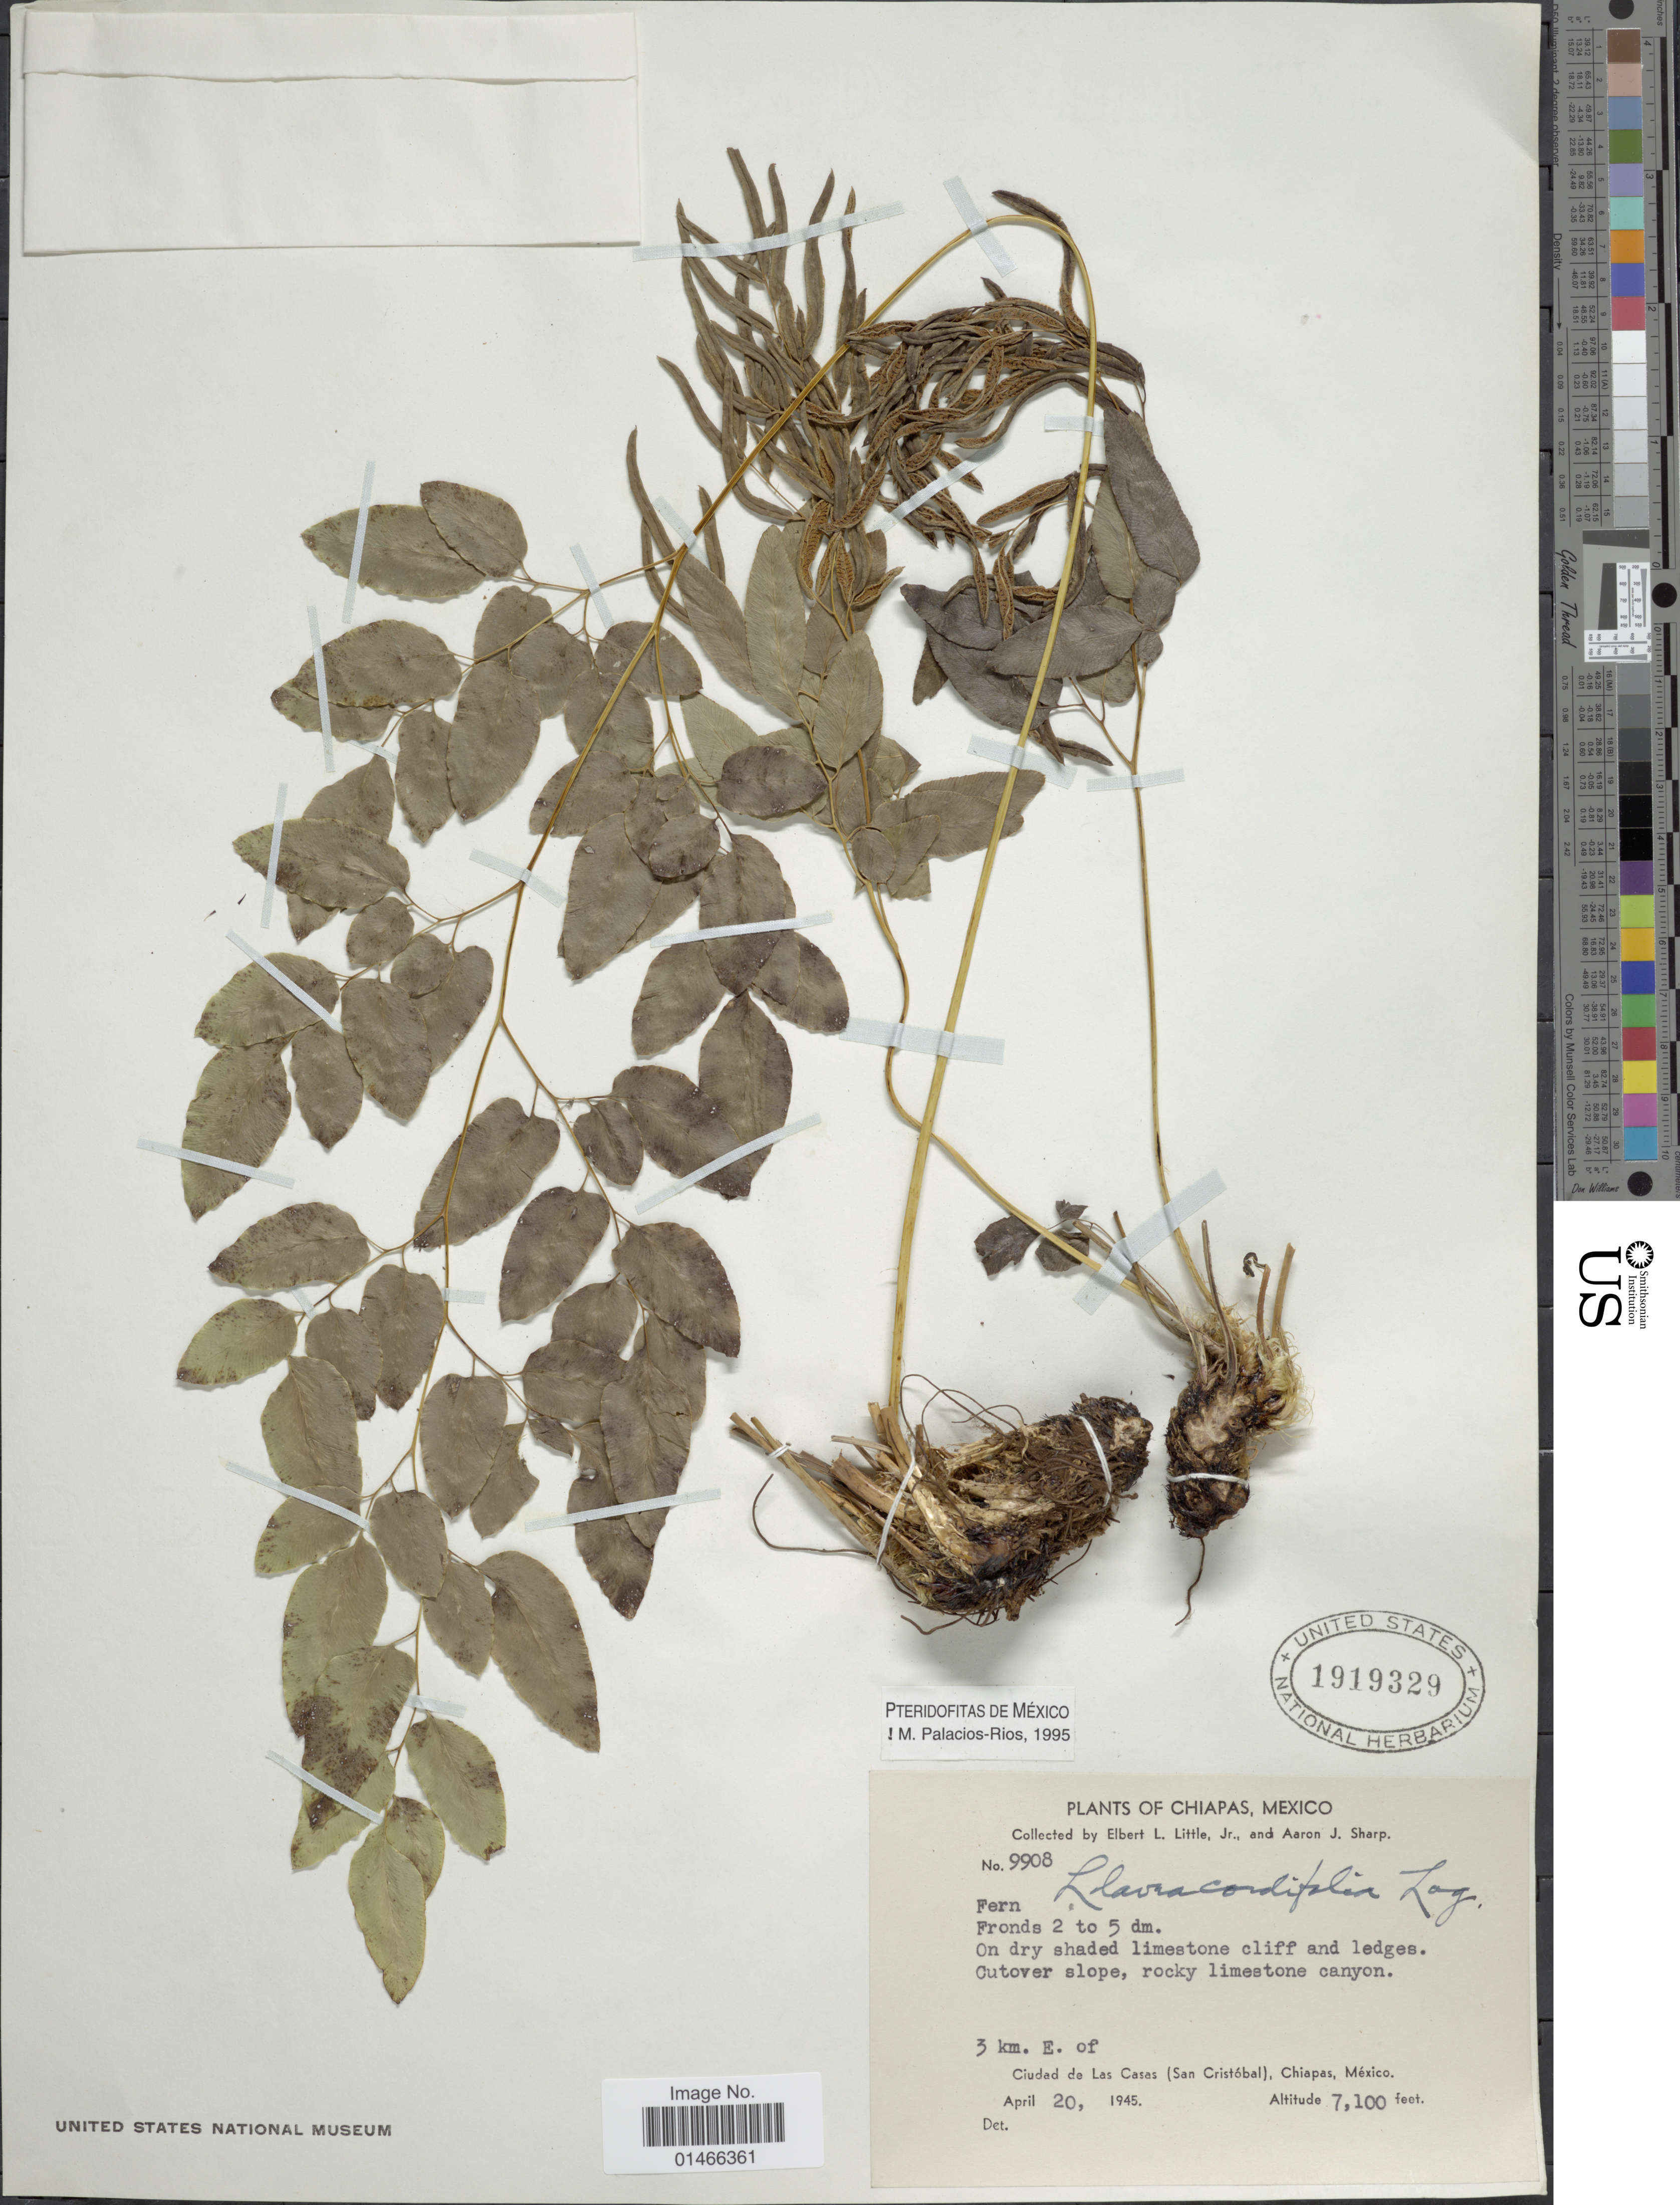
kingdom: Plantae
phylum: Tracheophyta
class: Polypodiopsida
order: Polypodiales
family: Pteridaceae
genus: Llavea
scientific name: Llavea cordifolia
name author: Lag.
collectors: E. L. Little & Mrs A. J. Sharp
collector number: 9908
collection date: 1945-04-20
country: Mexico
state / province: Chiapas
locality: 3 km. E. of Ciudad de Las Casas (San Cristobal).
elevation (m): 2164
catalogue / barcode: US 1919329